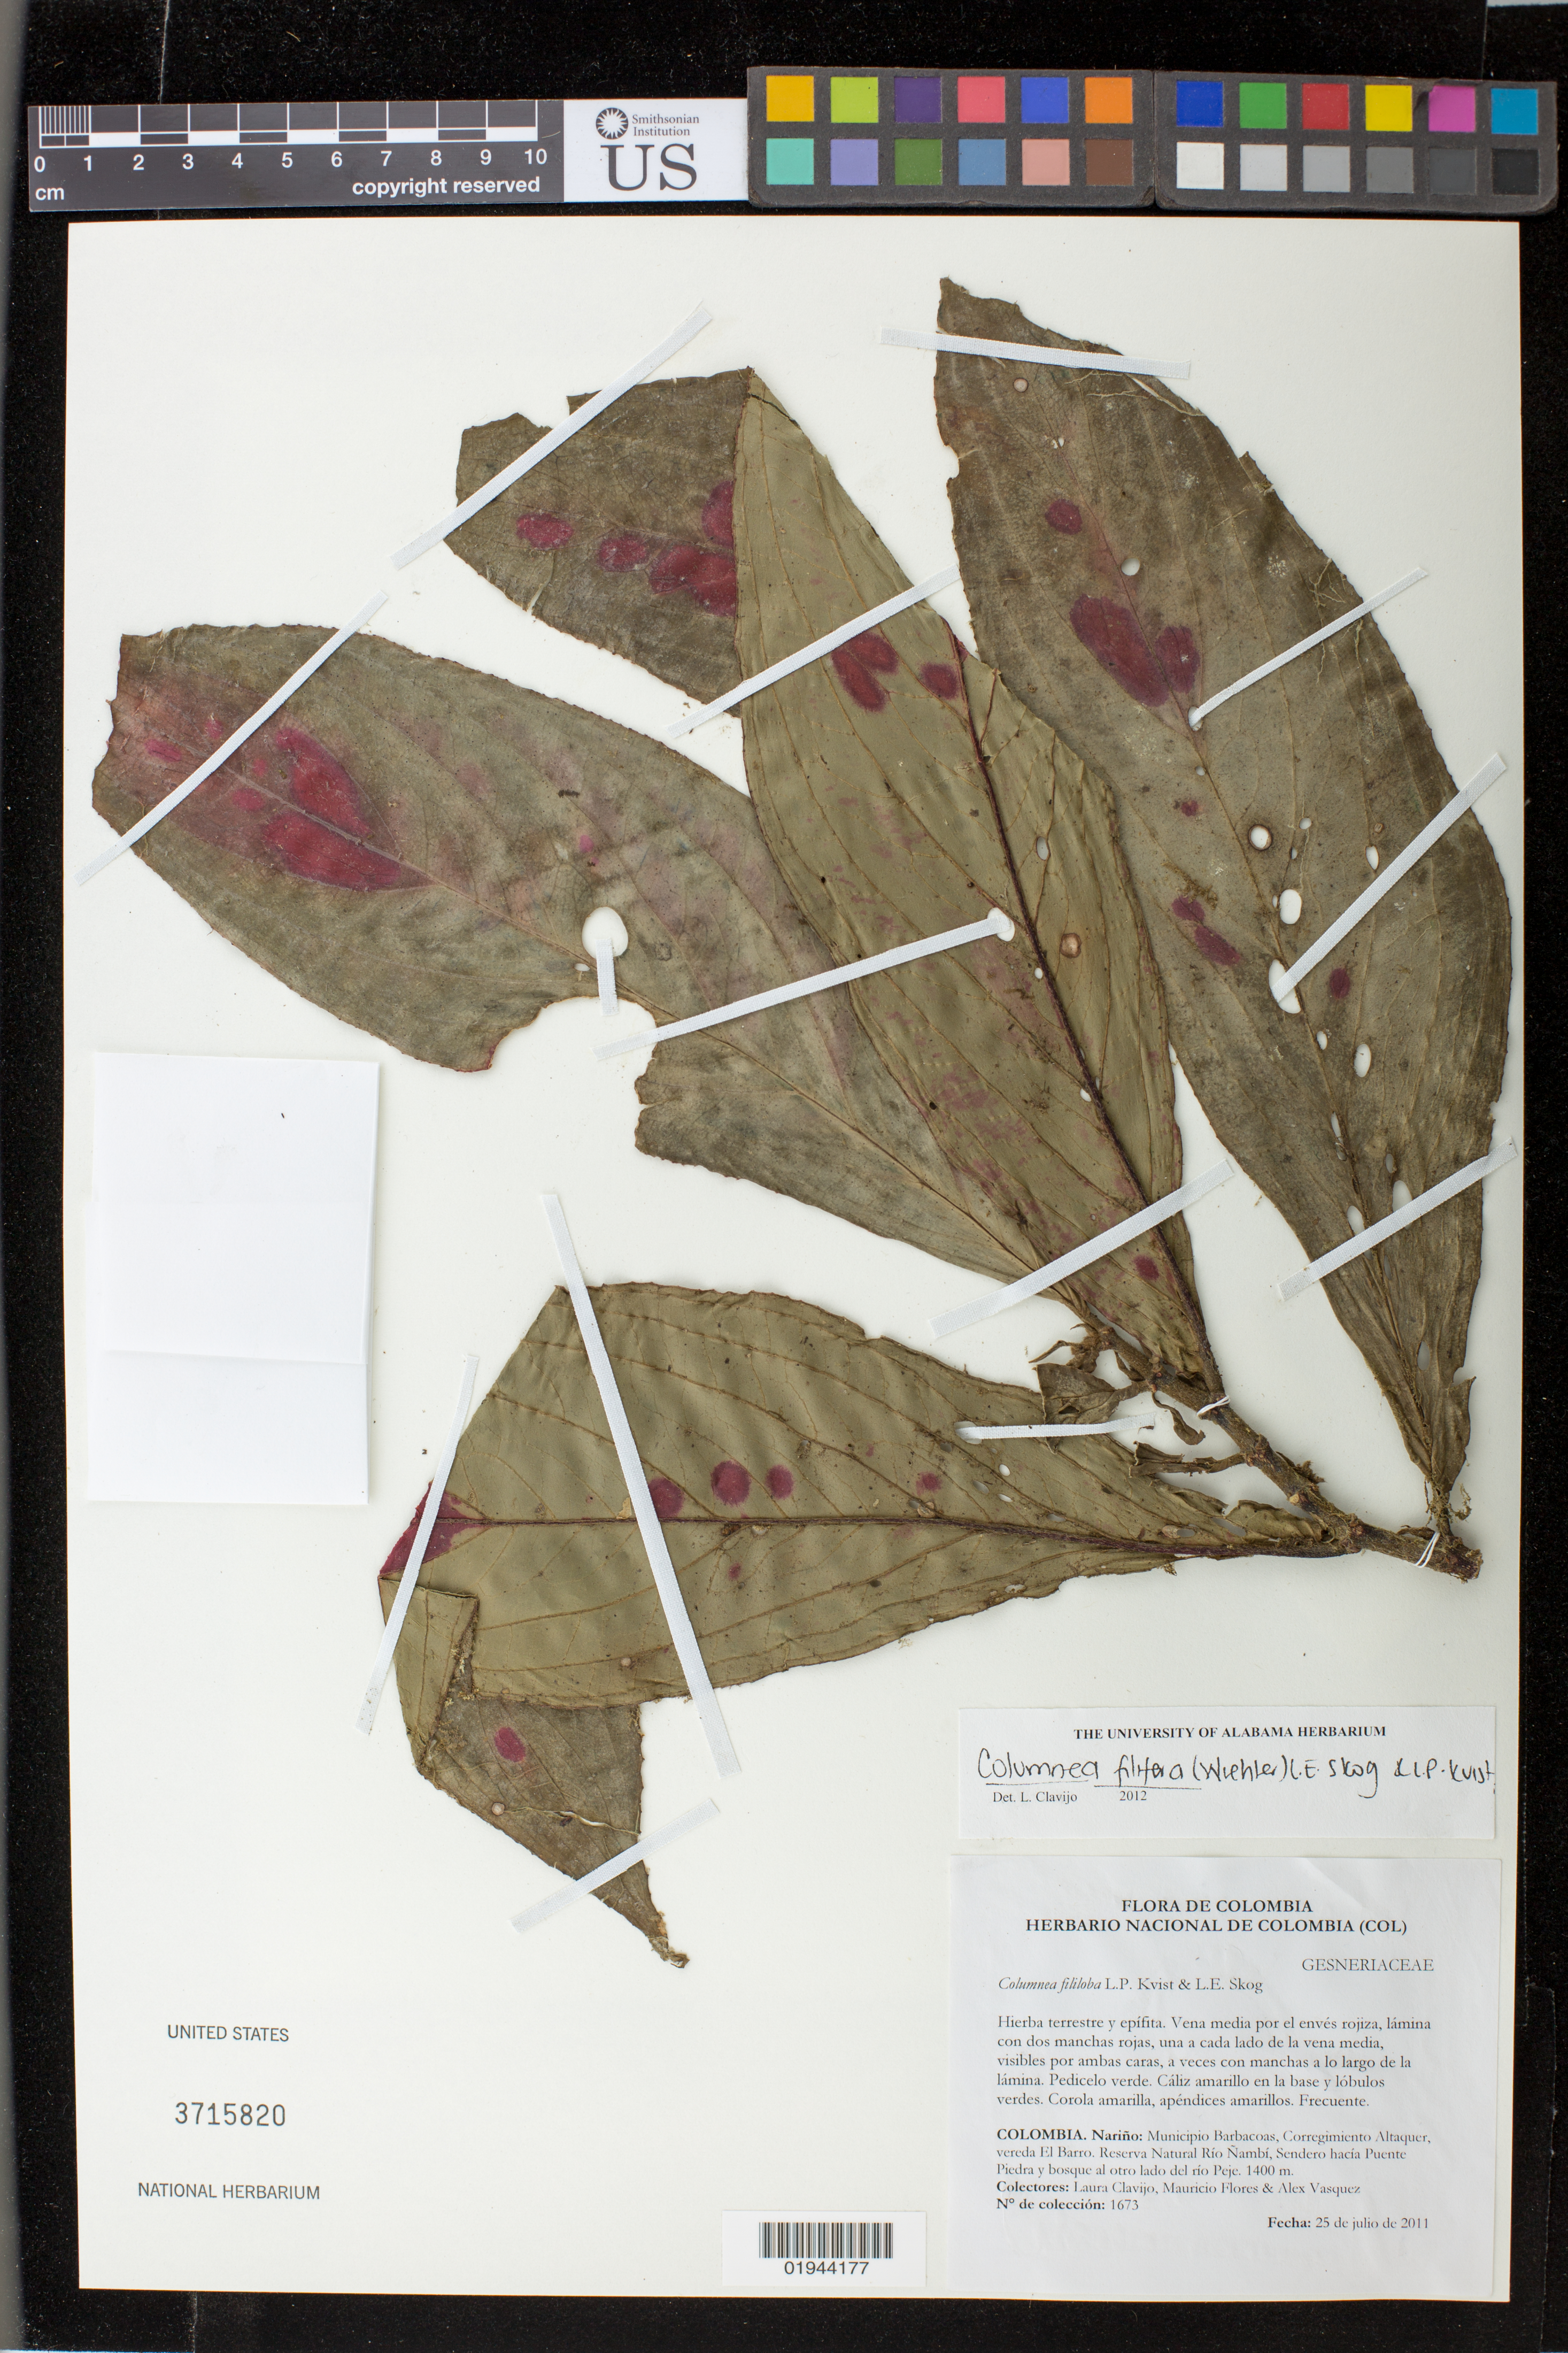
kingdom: Plantae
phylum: Tracheophyta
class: Magnoliopsida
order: Lamiales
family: Gesneriaceae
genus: Columnea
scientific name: Columnea filifera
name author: (Wiehler) L.E. Skog & L.P. Kvist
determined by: Clavijo, L.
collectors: L. Clavijo, M. Flores & A. Vasquez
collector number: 1673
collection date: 2011-07-25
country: Colombia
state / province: Nariño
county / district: Barbacoas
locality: Corregimiento Altaquer, vereda El Barro. Reserva Natural Rio Nambi, Sendero hacia Puente Piedra y bosque al otro lado del rio Peje.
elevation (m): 1400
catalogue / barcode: US 3715820